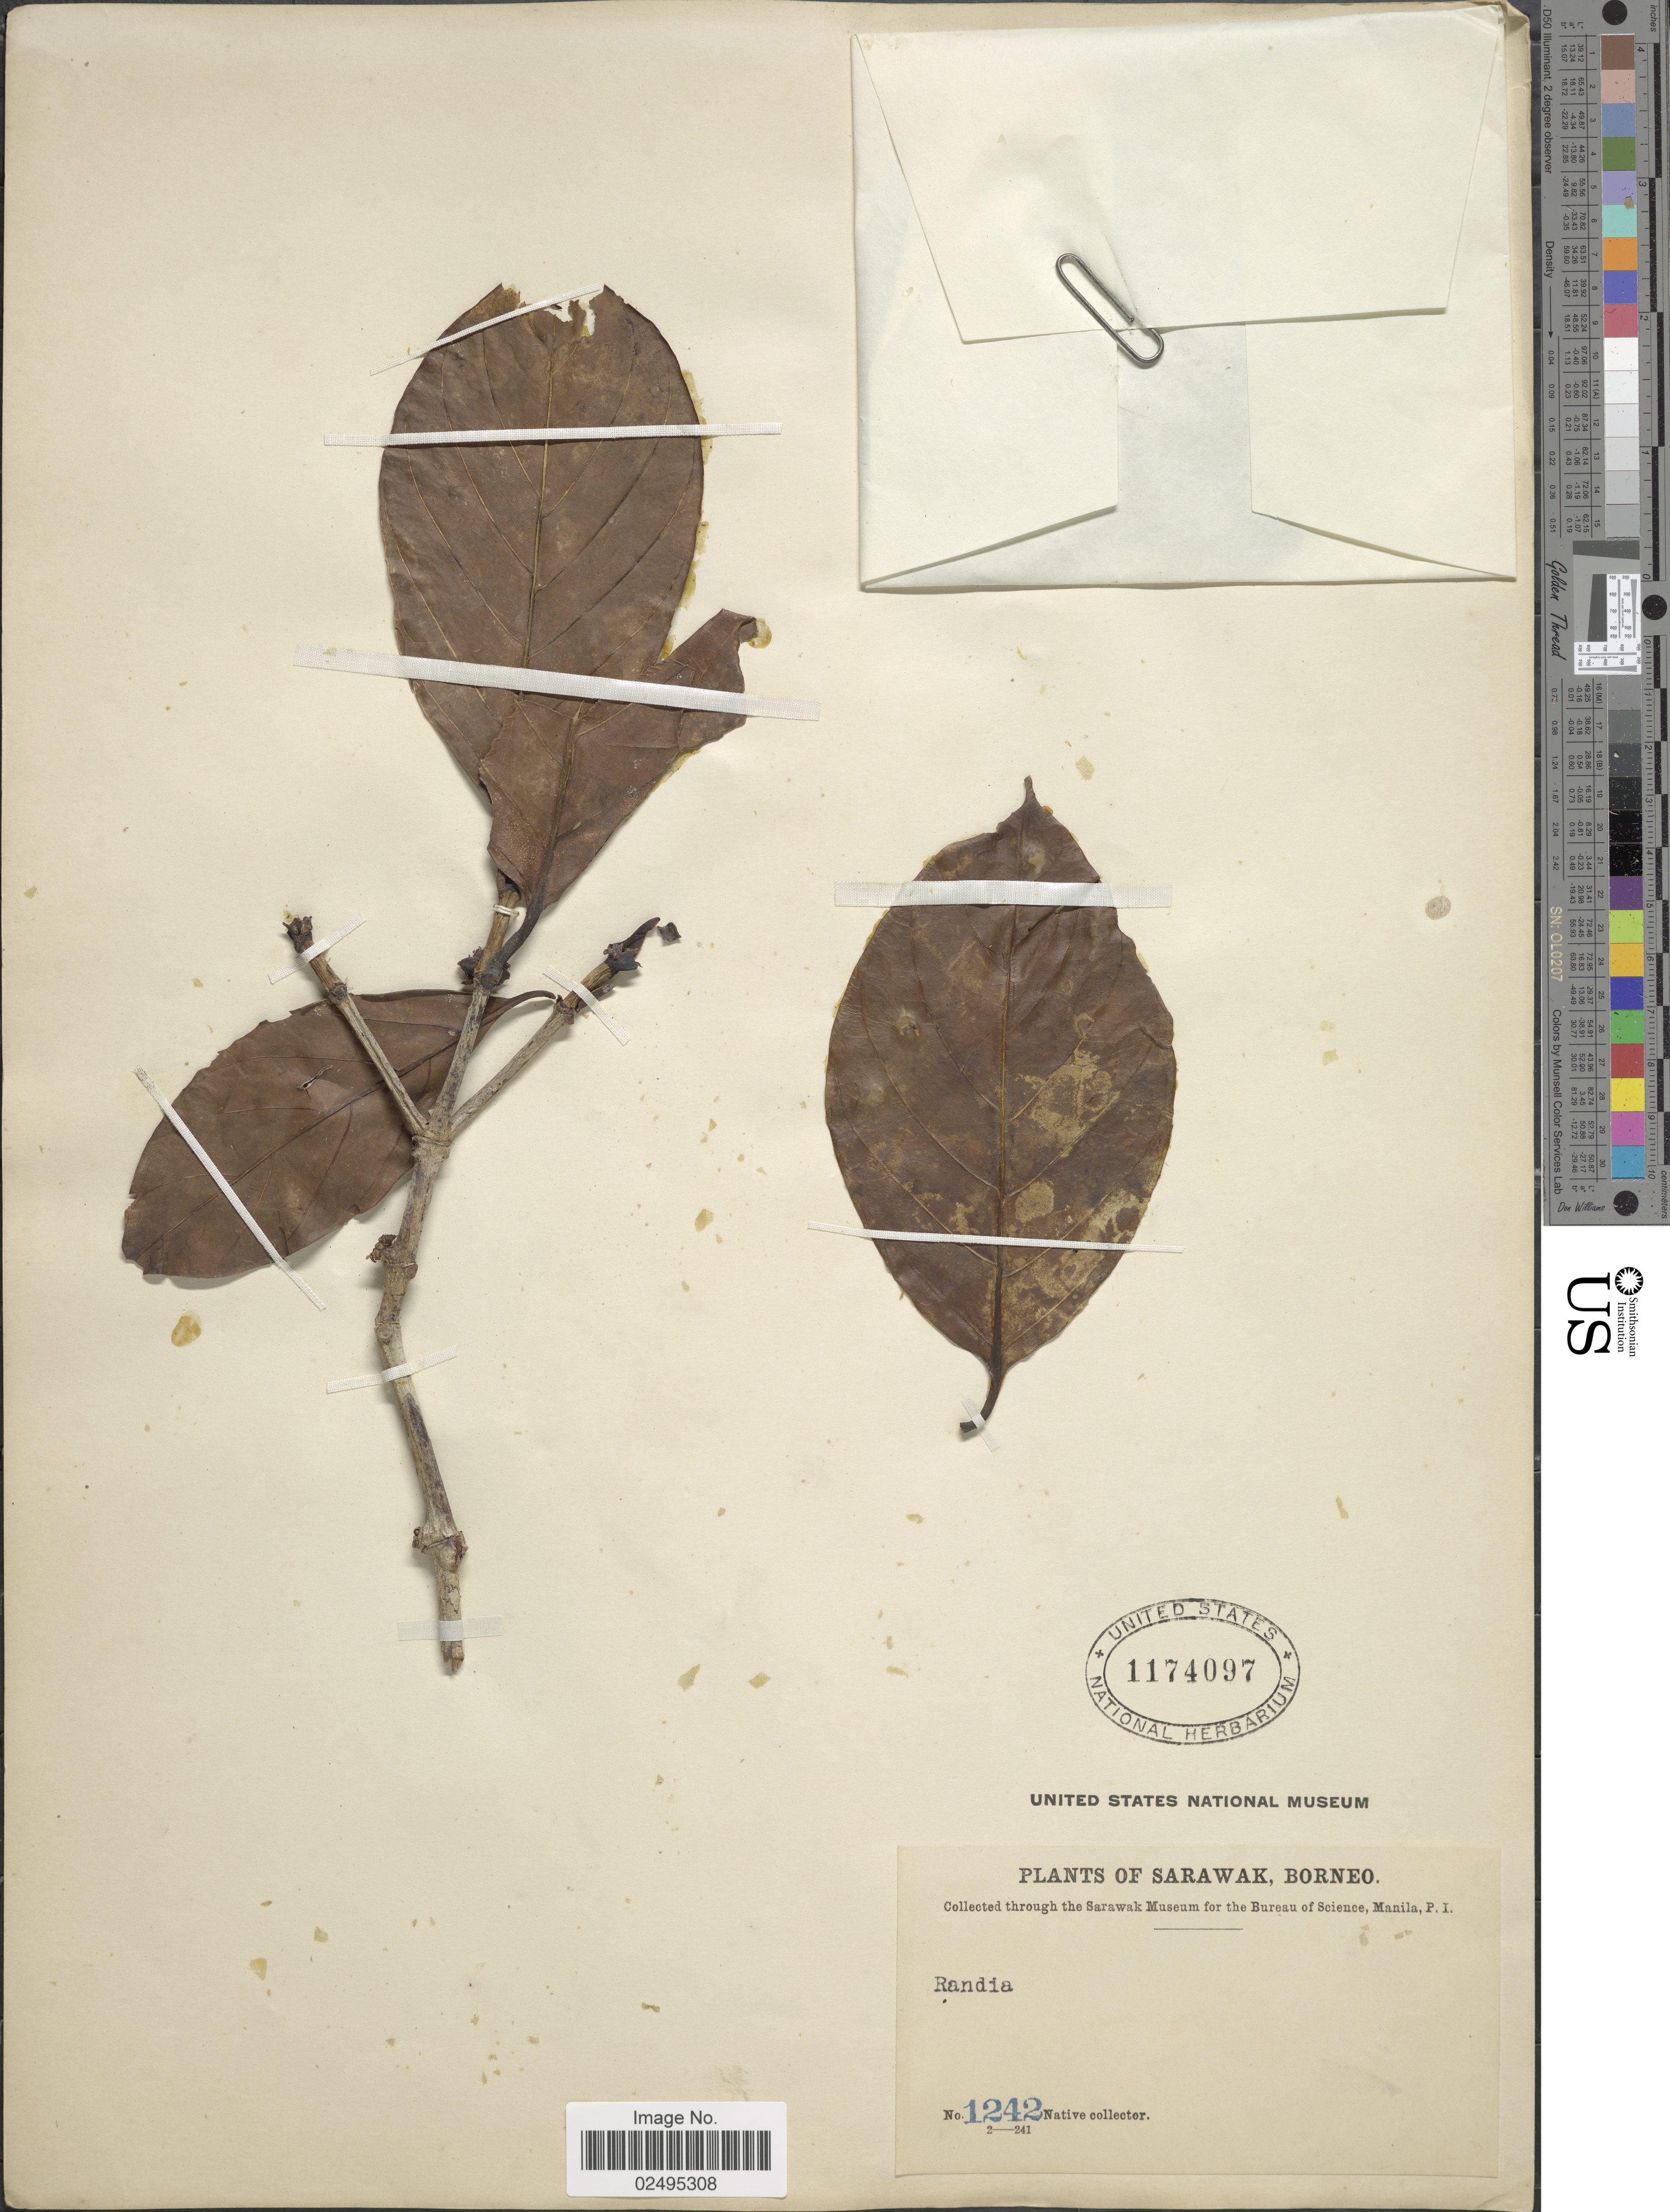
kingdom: Plantae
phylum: Tracheophyta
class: Magnoliopsida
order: Gentianales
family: Rubiaceae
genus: Randia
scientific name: Randia sp.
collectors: Native collector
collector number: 1242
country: Malaysia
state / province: Sarawak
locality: Sarawak, Borneo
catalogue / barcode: US 1174097